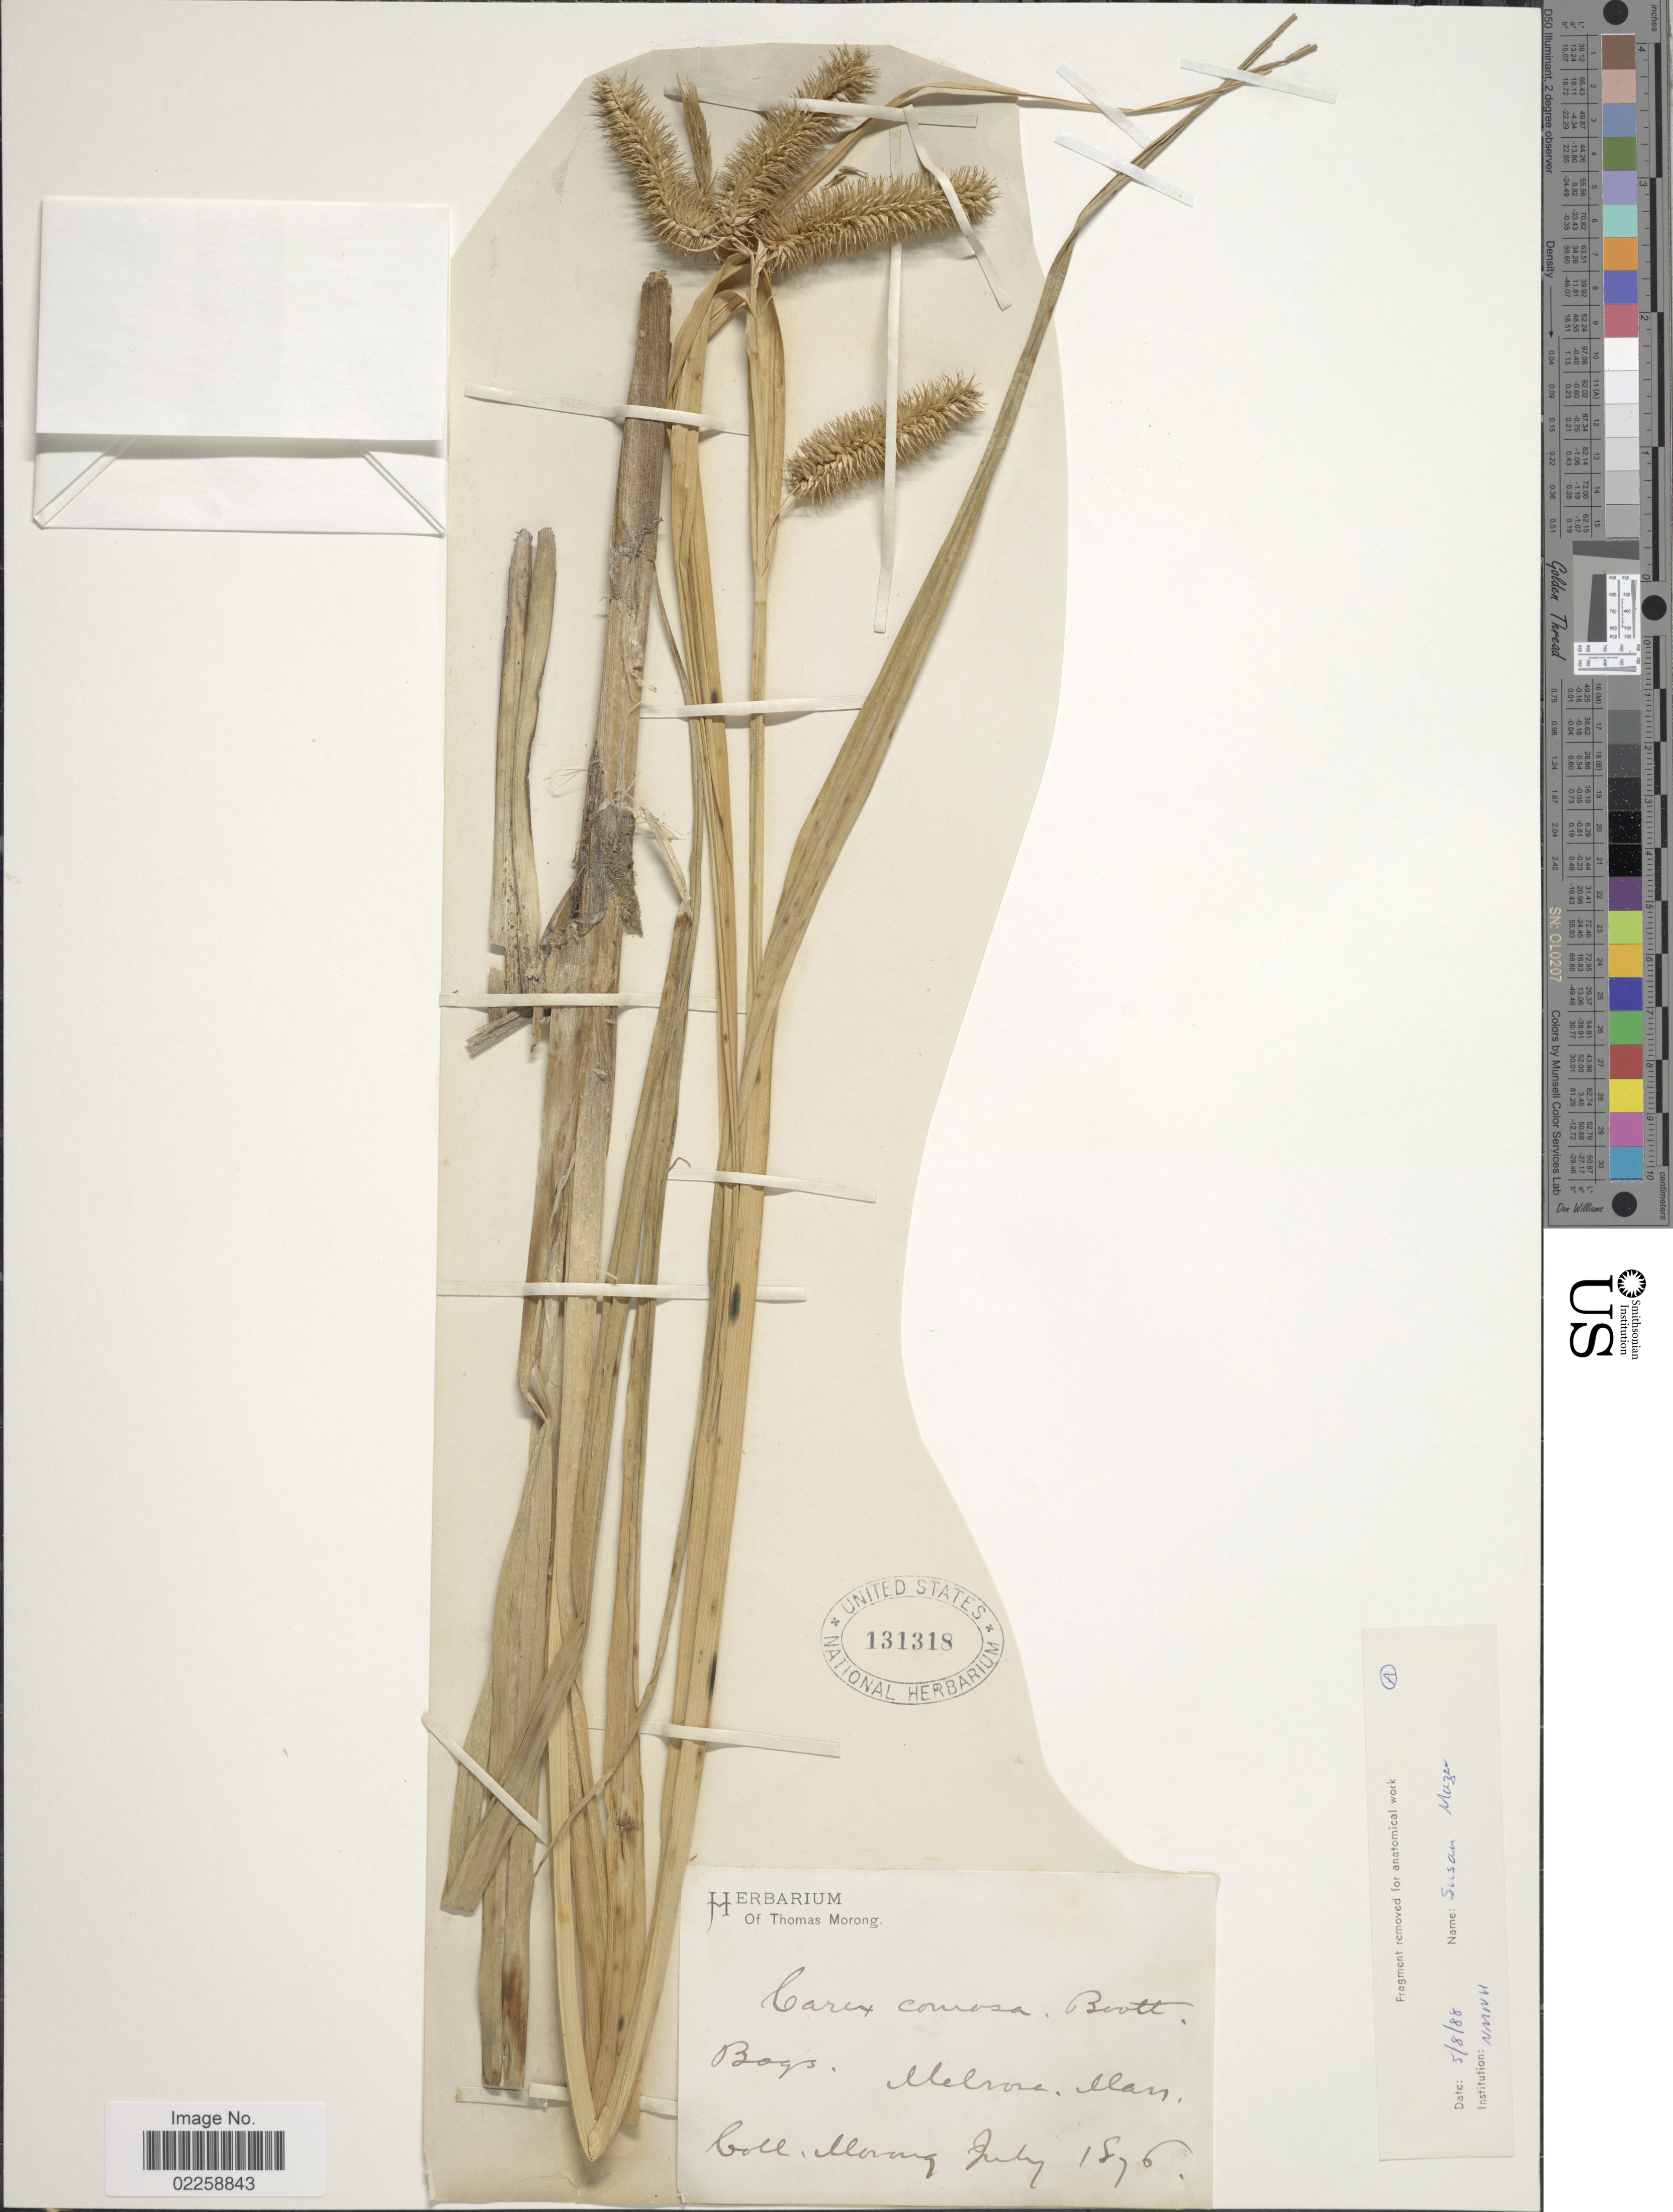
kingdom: Plantae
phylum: Tracheophyta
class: Liliopsida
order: Poales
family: Cyperaceae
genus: Carex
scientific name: Carex comosa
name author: Boott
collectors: ex herb. T. Morong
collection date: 1876-07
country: United States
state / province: Massachusetts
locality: Melrose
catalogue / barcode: US 131318